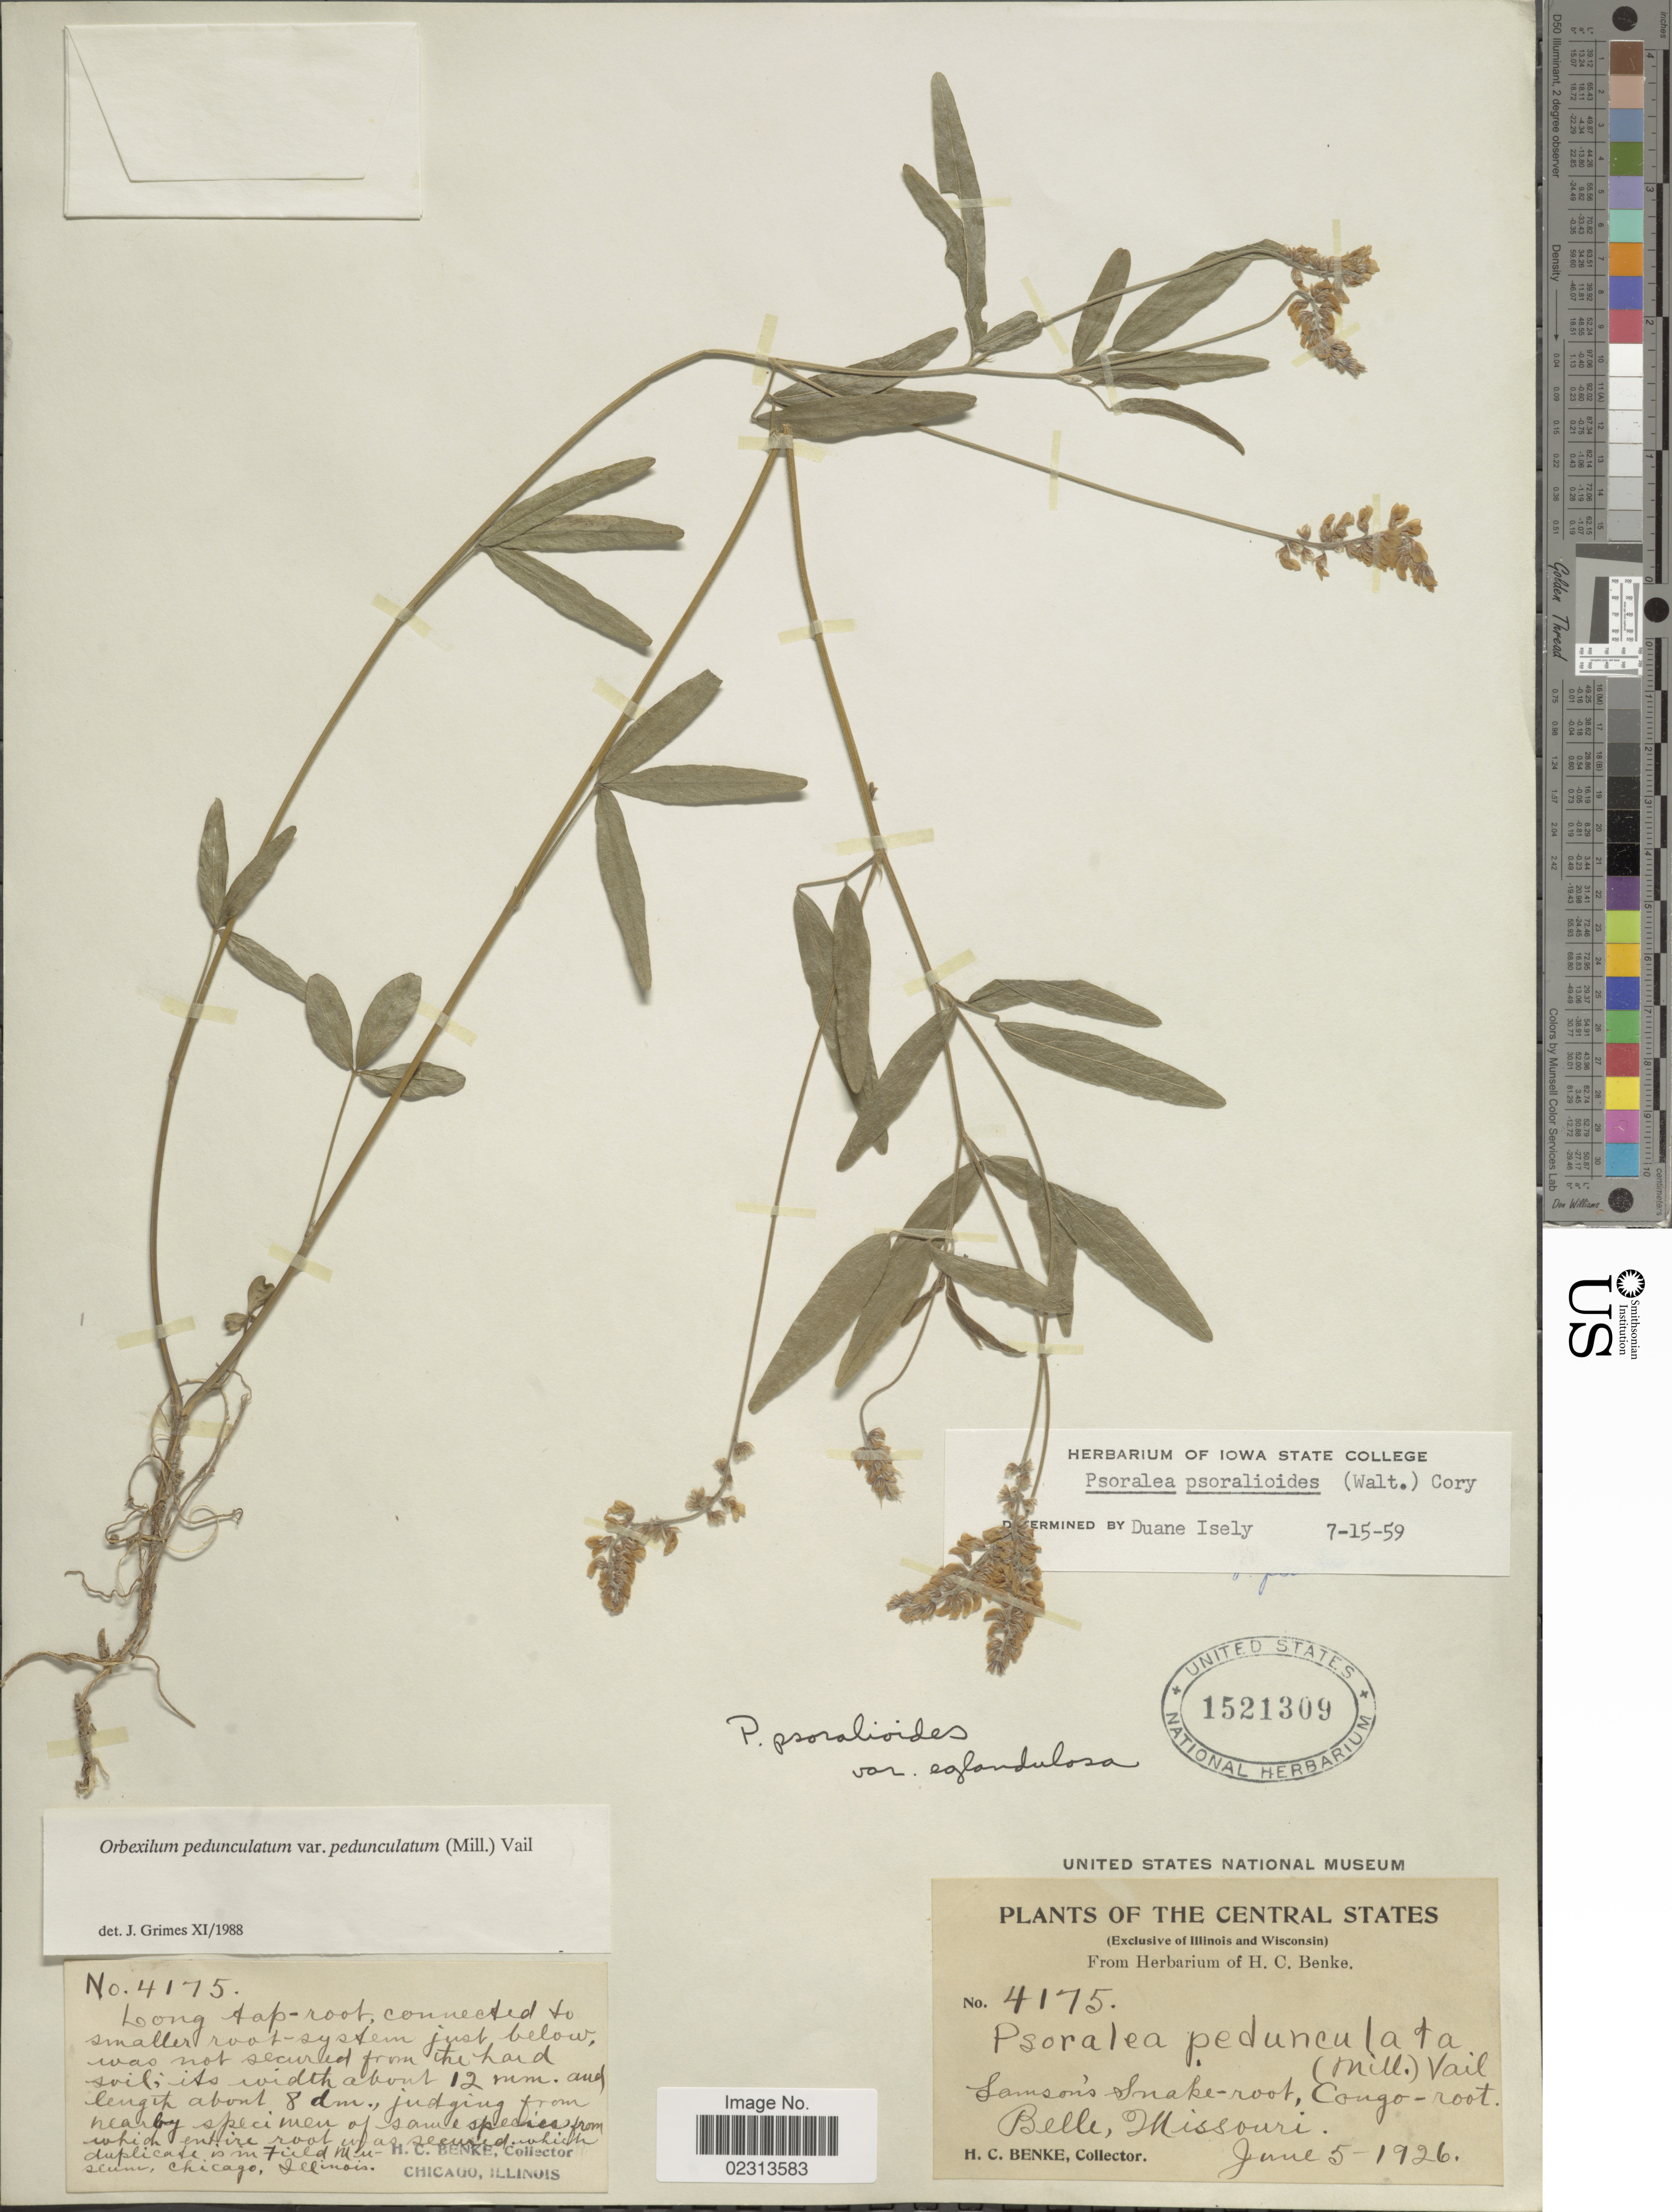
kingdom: Plantae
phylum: Tracheophyta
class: Magnoliopsida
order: Fabales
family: Fabaceae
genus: Orbexilum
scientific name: Orbexilum pedunculatum var. pedunculatum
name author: (Miller) Rydberg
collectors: H. Benke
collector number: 4175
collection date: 1926-06-05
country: United States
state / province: Missouri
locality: Samson's Snake-root, Congo-root, Belle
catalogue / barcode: US 1521309